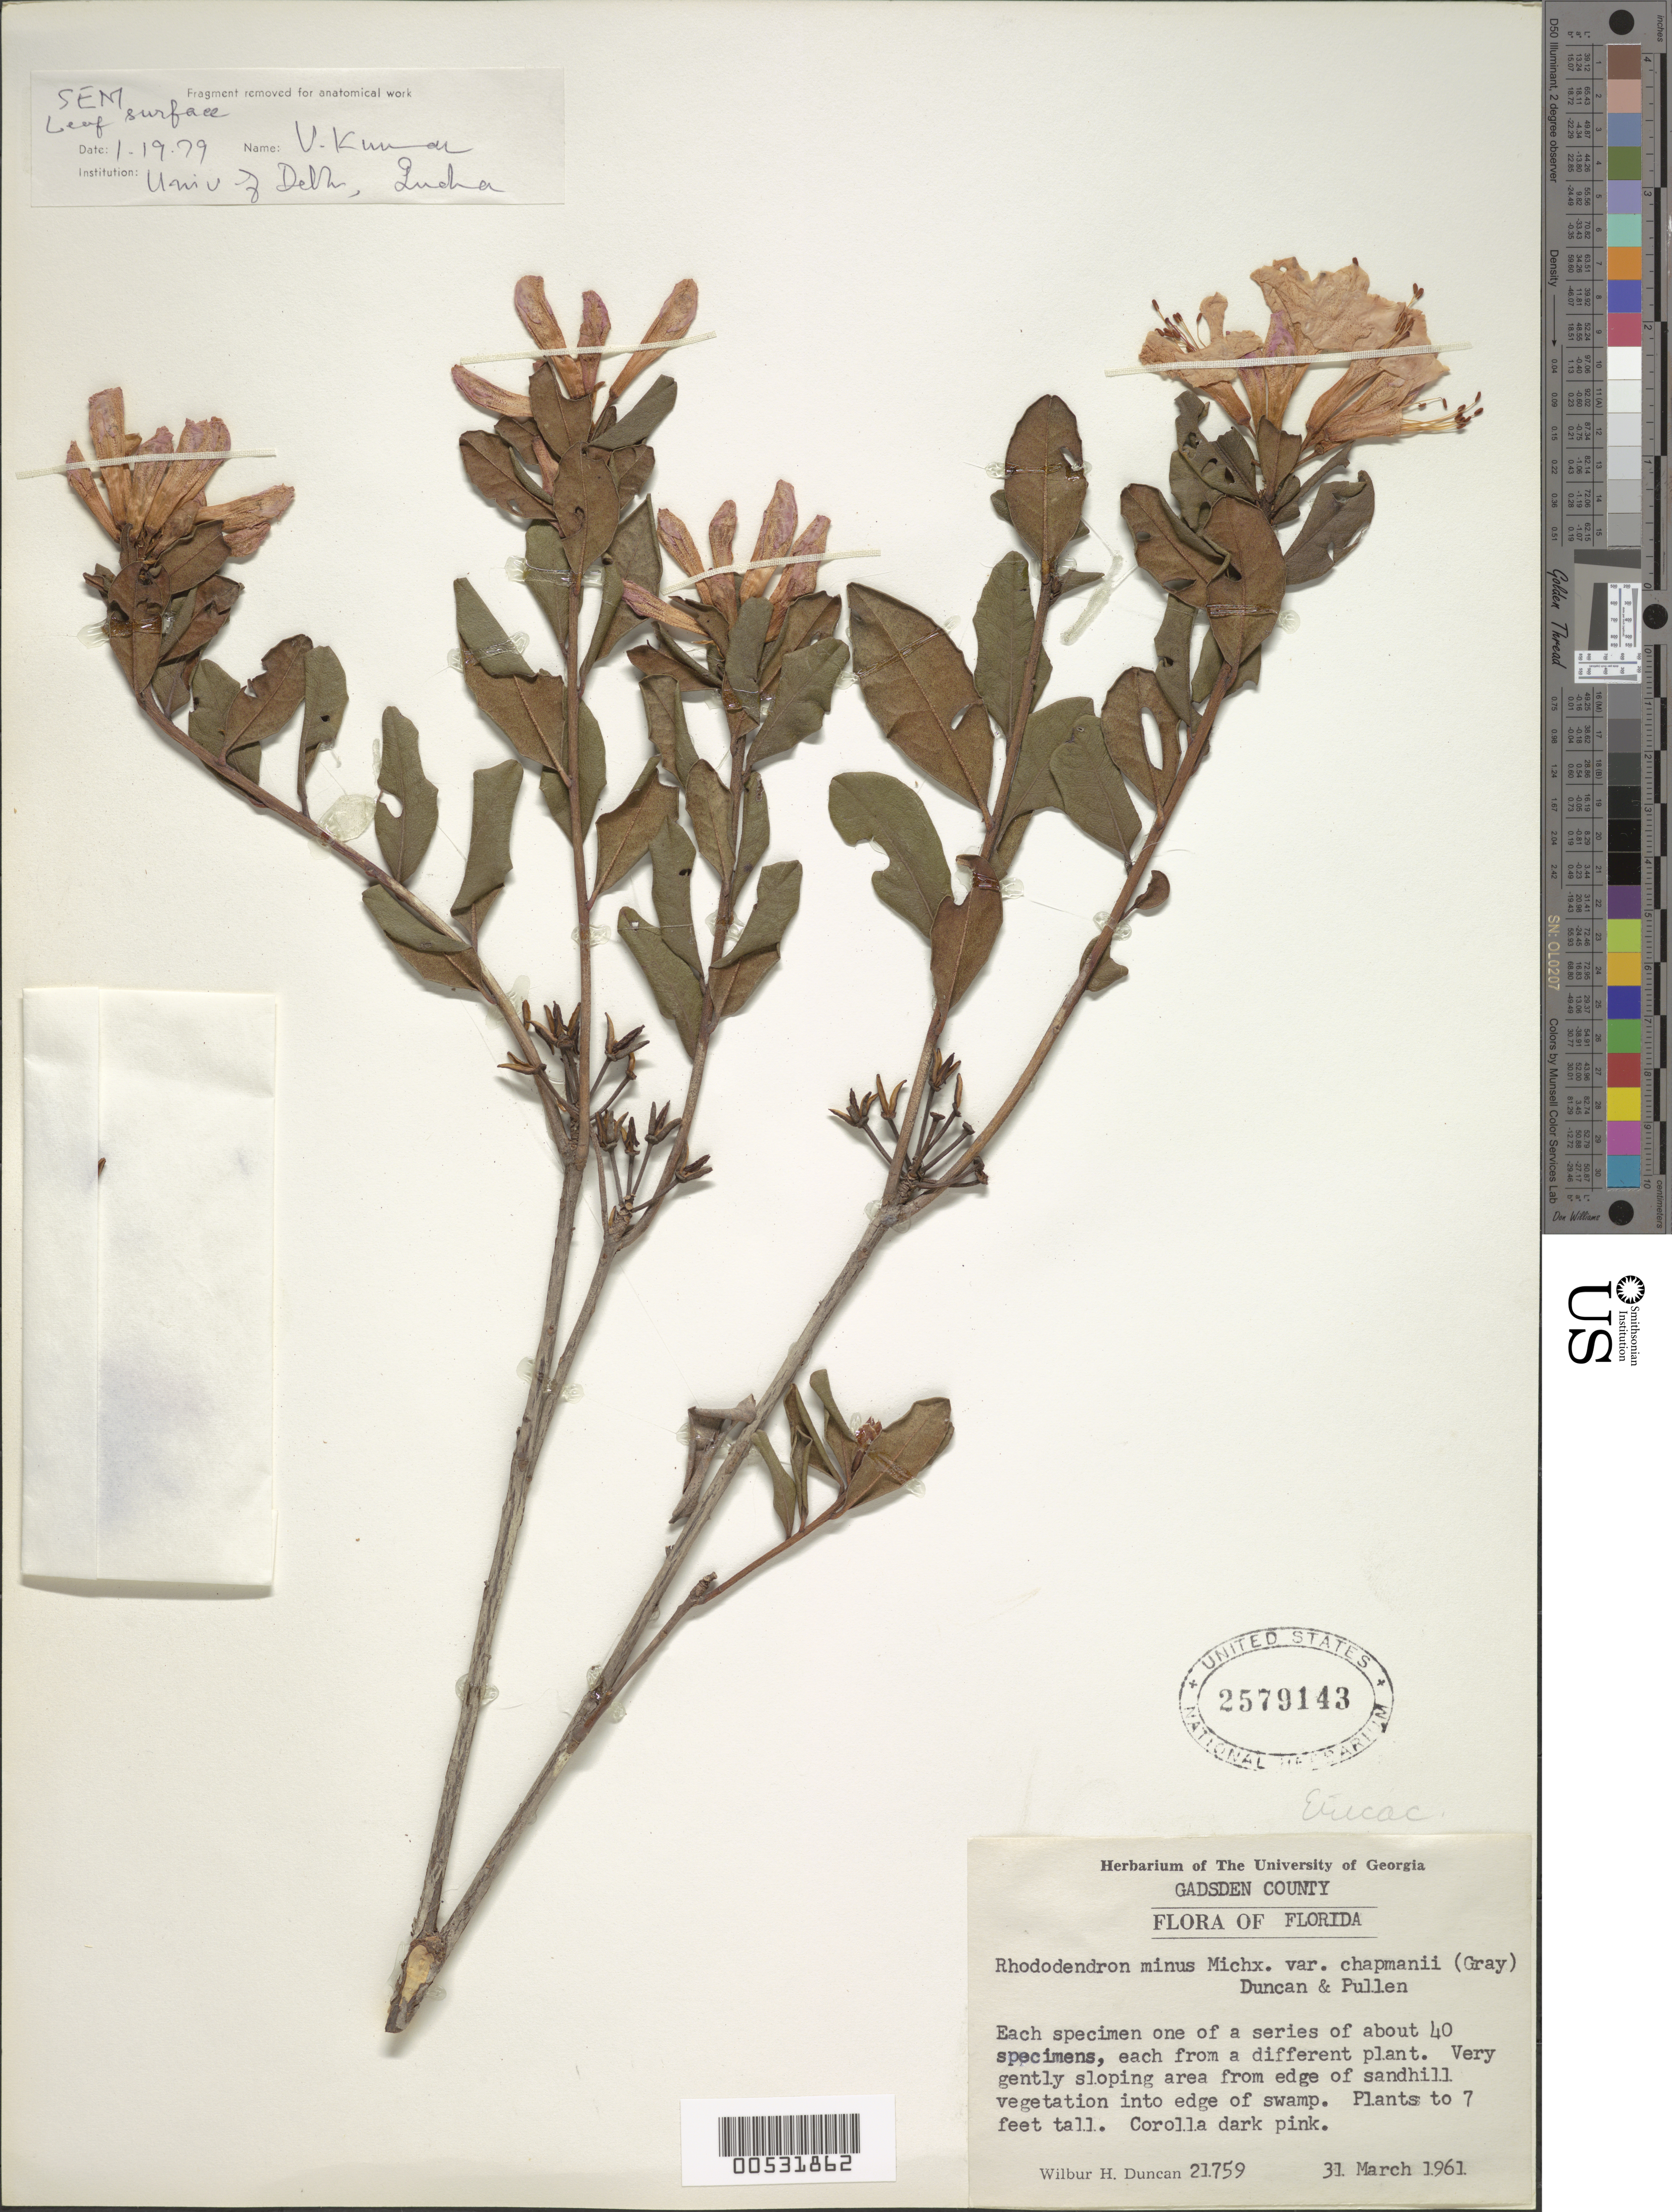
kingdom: Plantae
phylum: Tracheophyta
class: Magnoliopsida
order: Ericales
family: Ericaceae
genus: Rhododendron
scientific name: Rhododendron chapmanii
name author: A. Gray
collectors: W. H. Duncan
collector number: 21759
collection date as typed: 31 Mar 1961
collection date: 1961-03-31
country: United States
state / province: Florida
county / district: Gadsden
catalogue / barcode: US 2579143